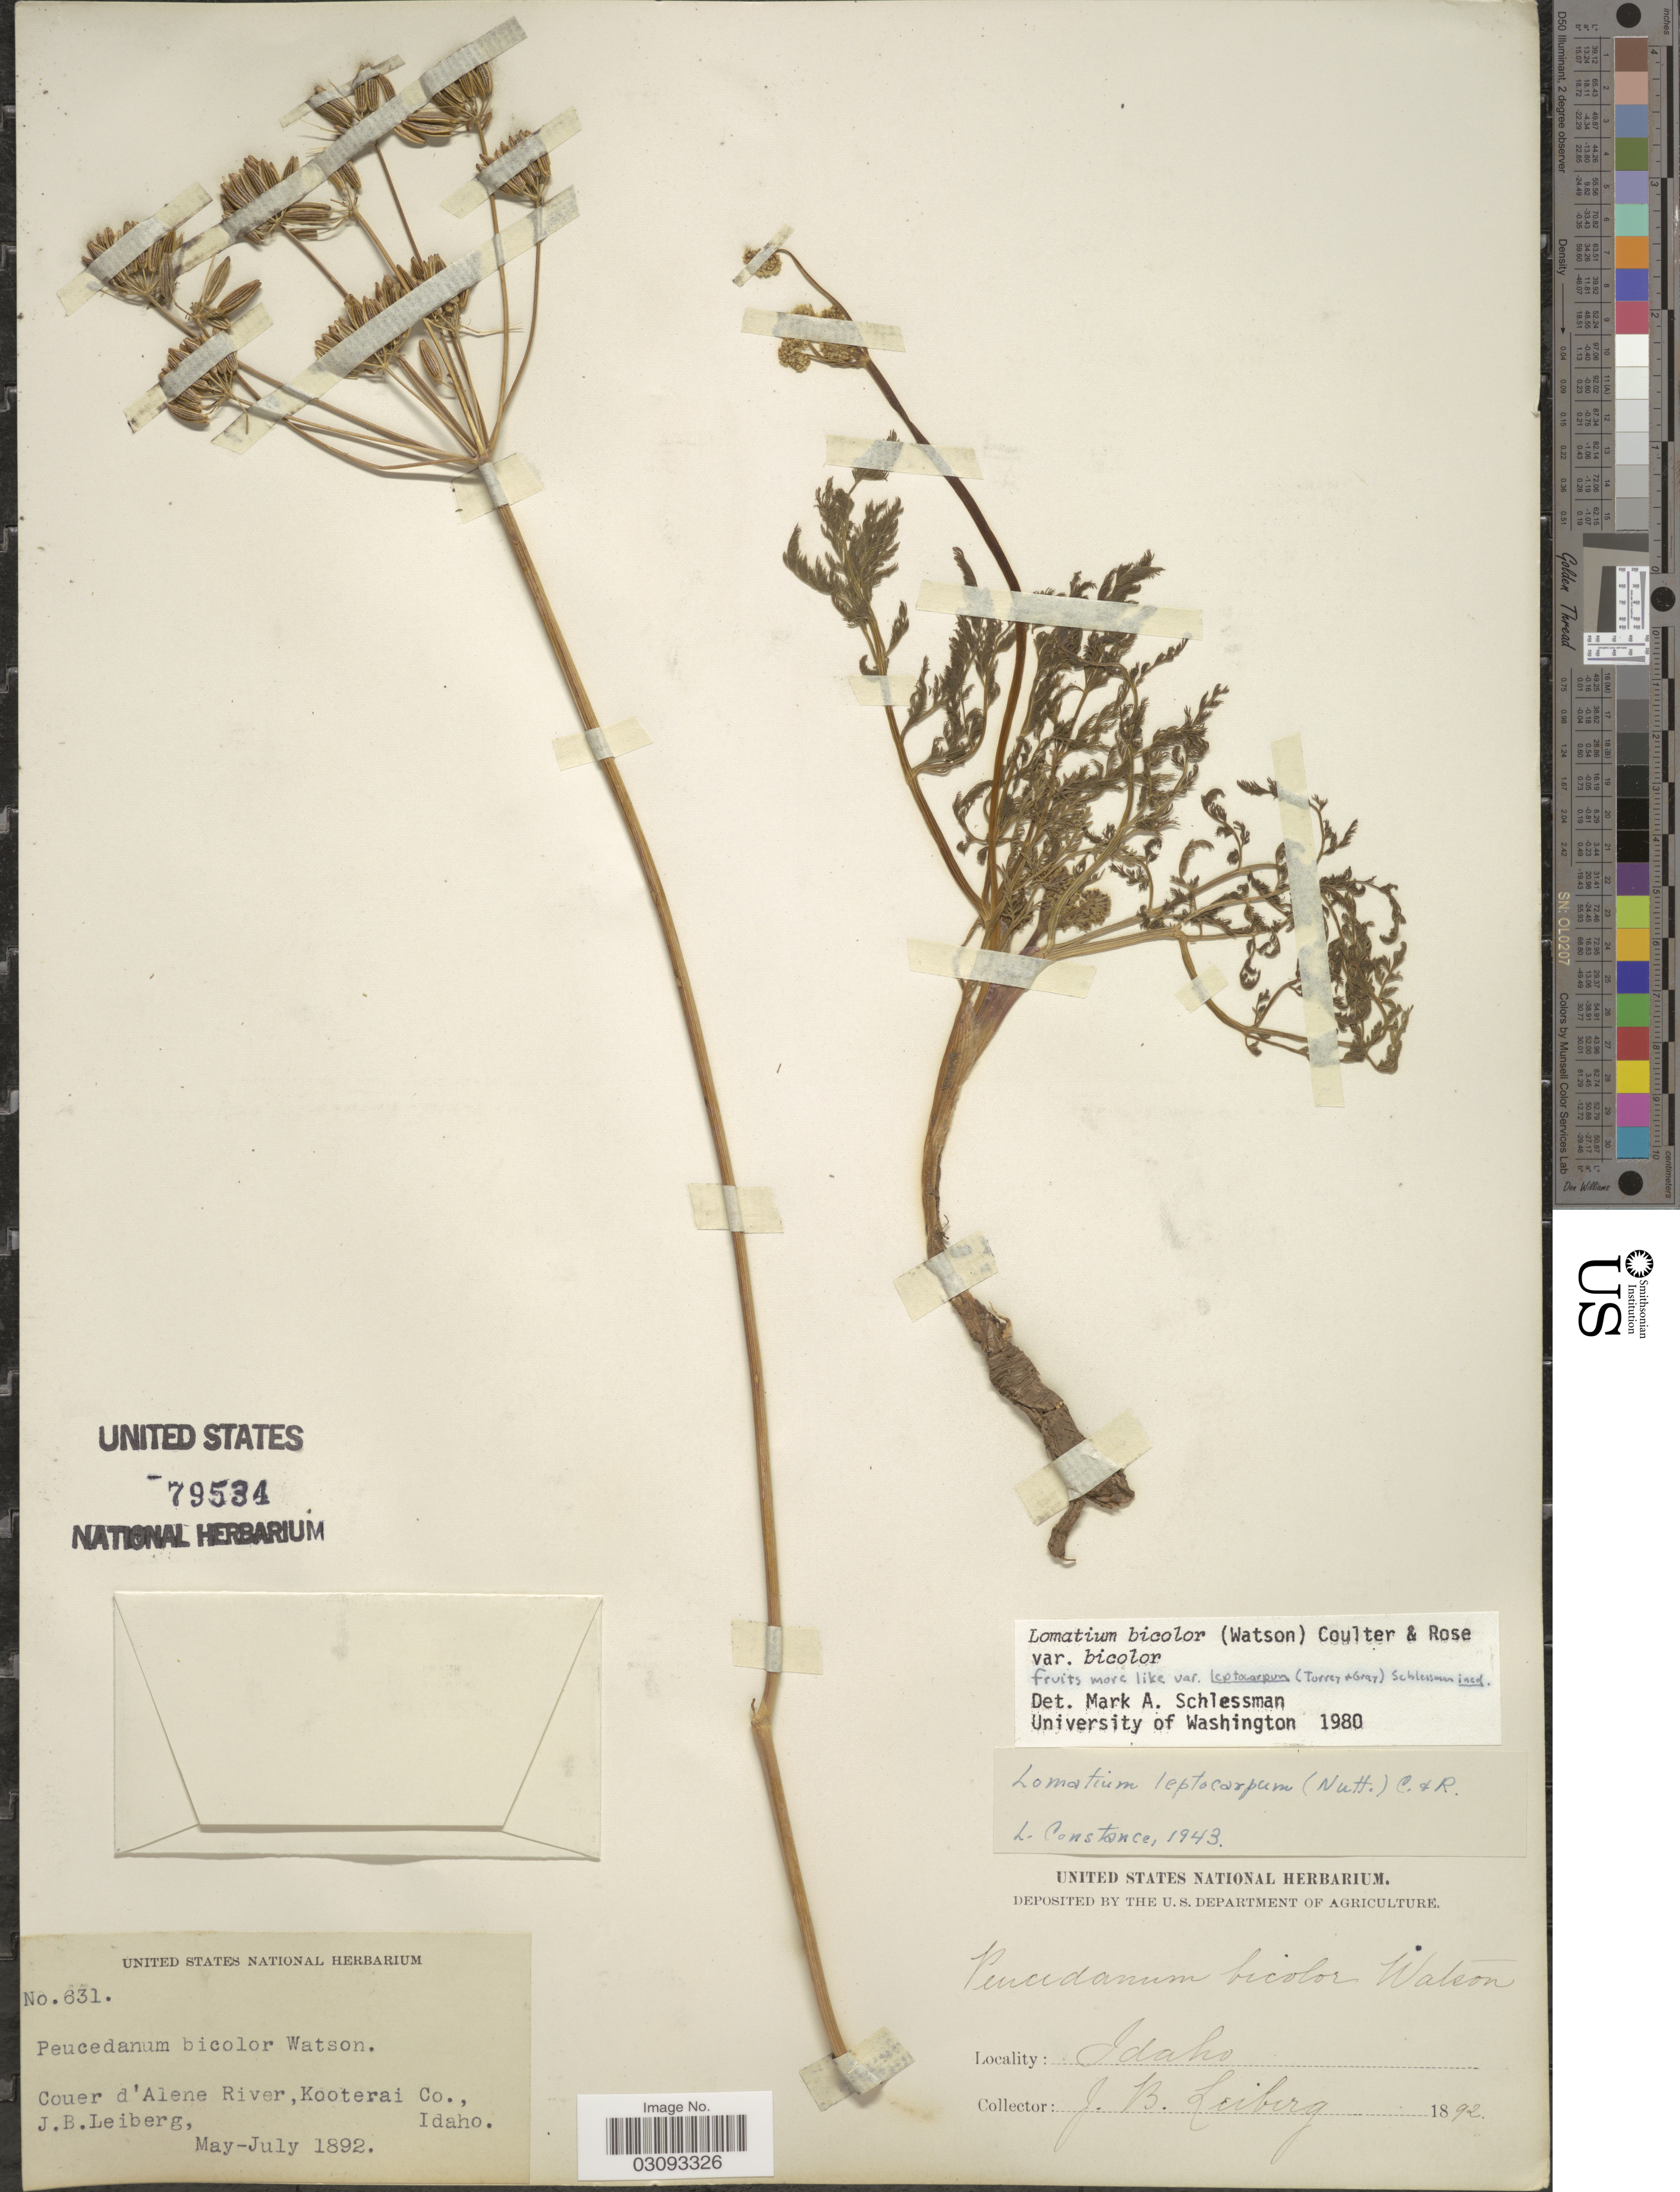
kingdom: Plantae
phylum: Tracheophyta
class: Magnoliopsida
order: Apiales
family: Apiaceae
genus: Lomatium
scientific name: Lomatium bicolor var. bicolor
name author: (S. Watson) J.M. Coult. & Rose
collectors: J. B. Leiberg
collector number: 631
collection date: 1892-05/1892-07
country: United States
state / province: Idaho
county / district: Kootenai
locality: Coeur d'Alene River, Kooterai Co.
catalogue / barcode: US 79534